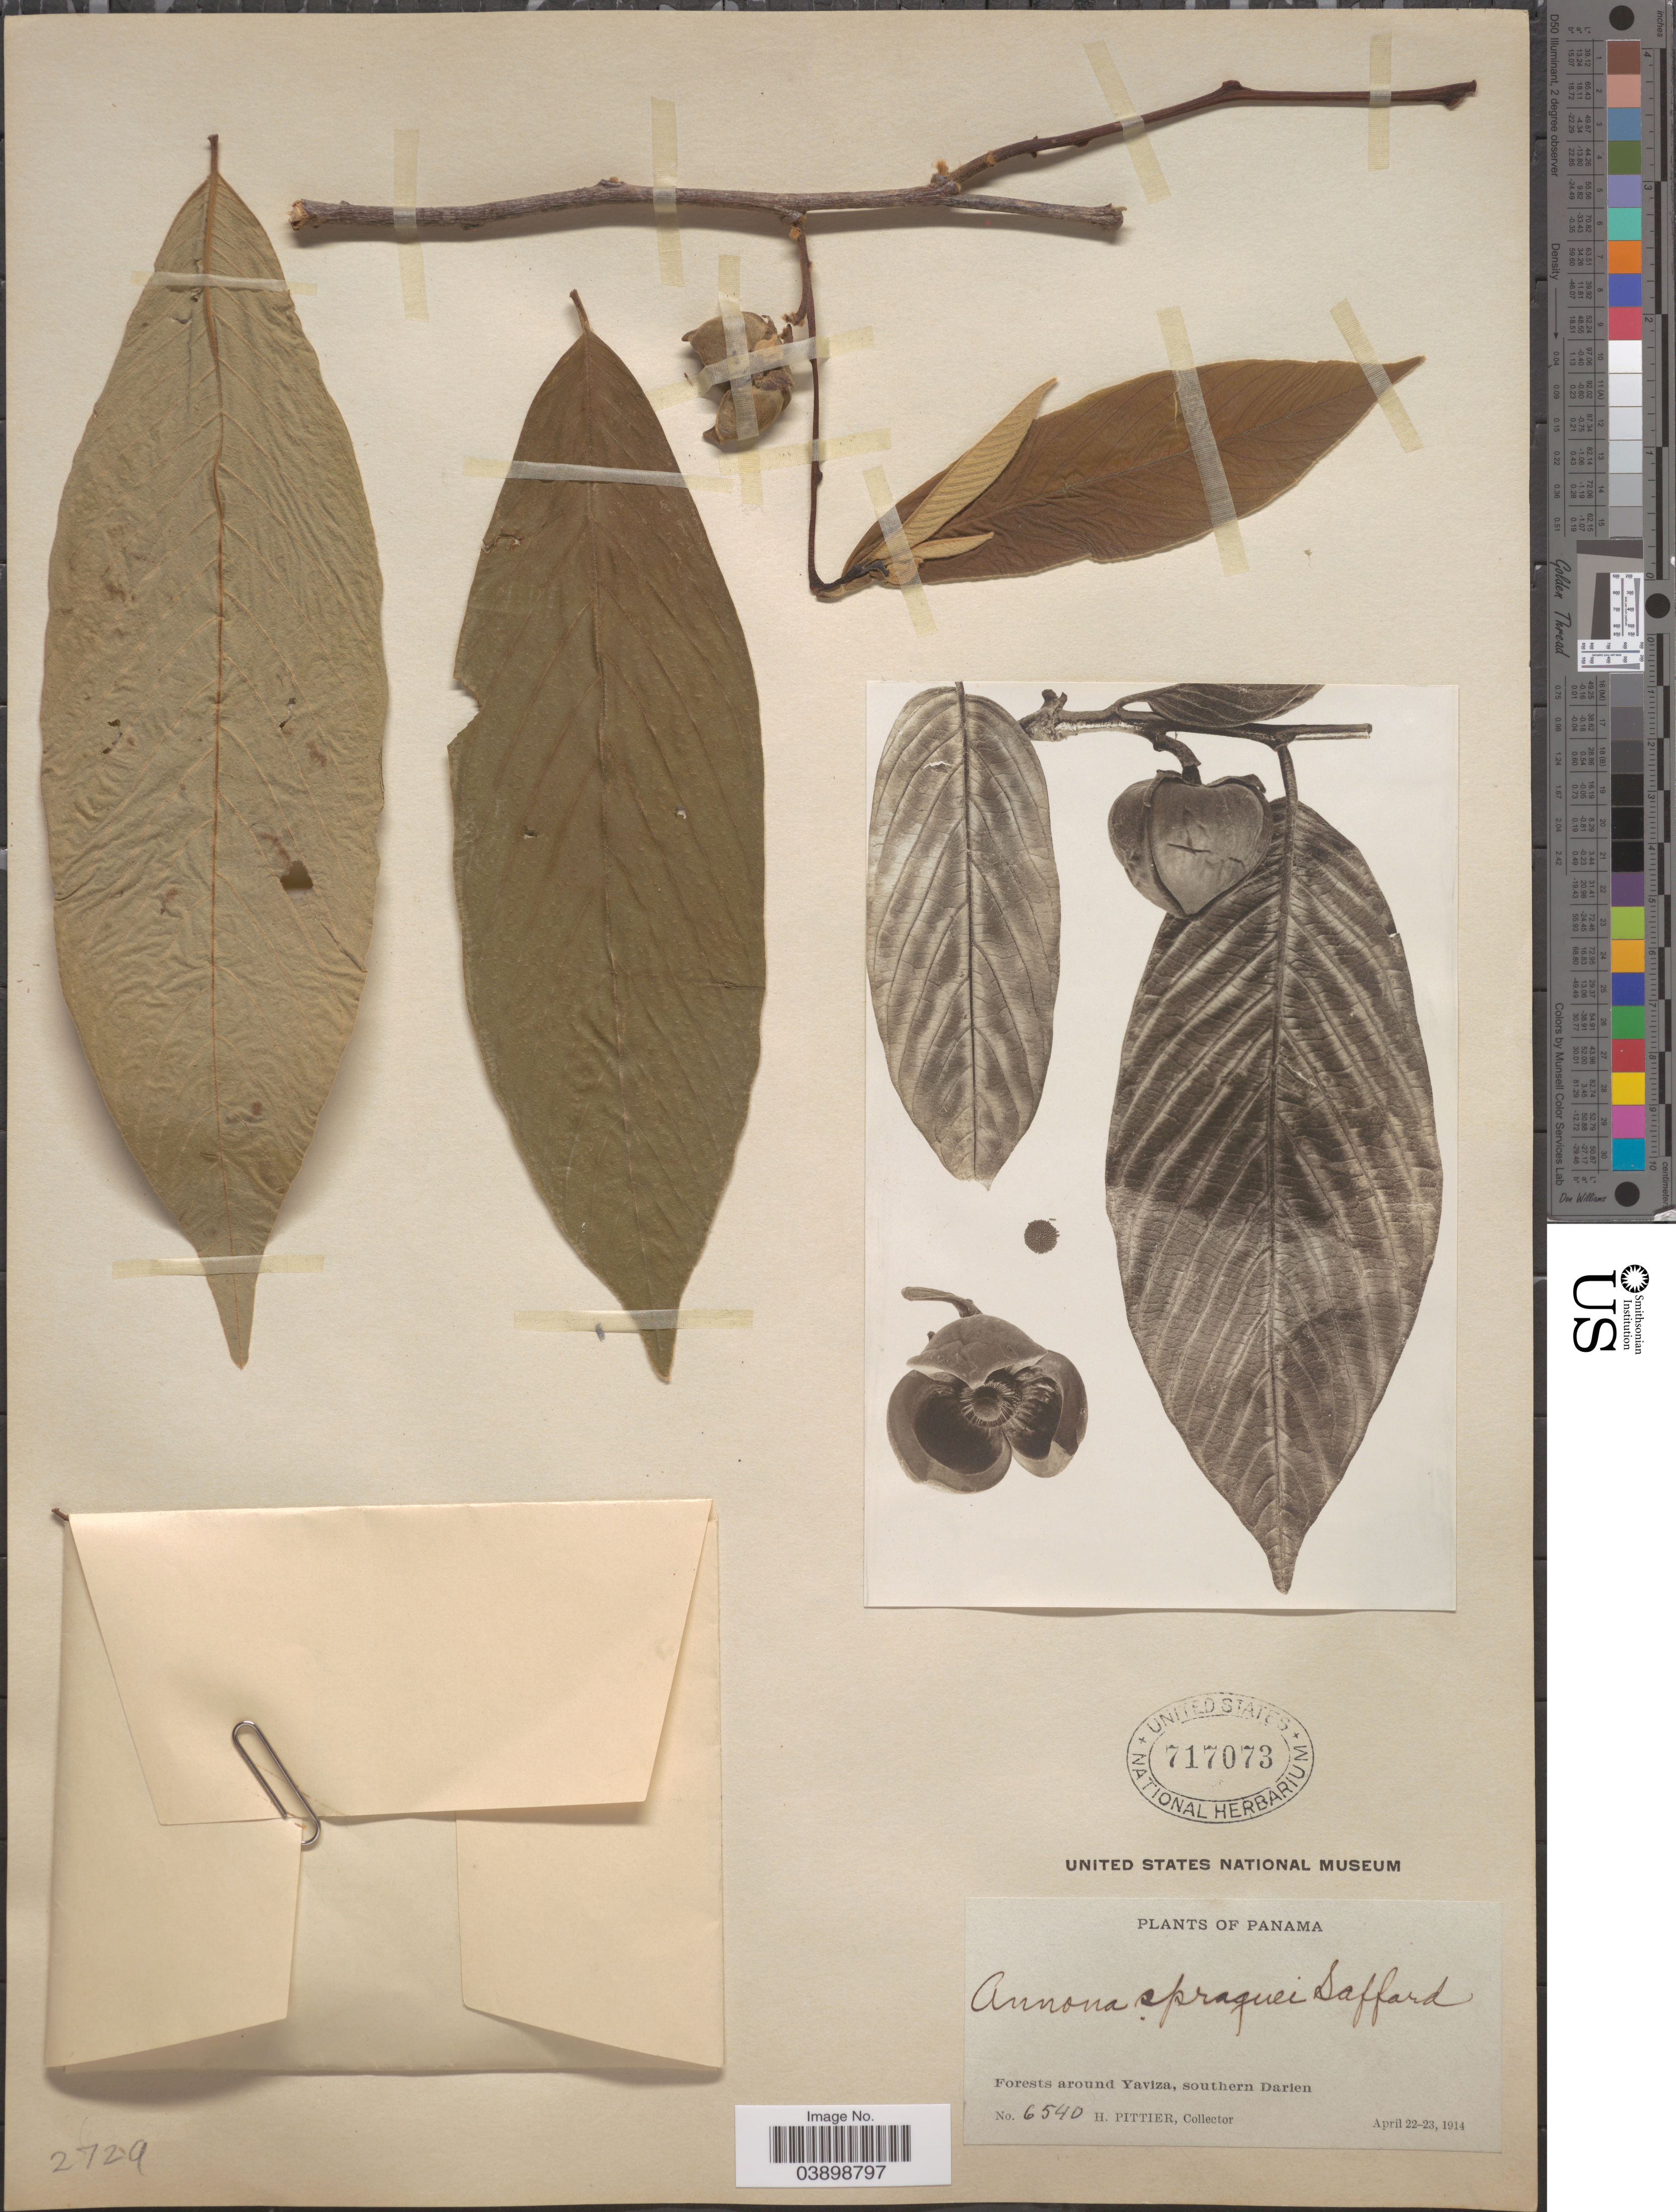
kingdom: Plantae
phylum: Tracheophyta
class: Magnoliopsida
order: Magnoliales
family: Annonaceae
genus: Annona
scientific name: Annona spraguei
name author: Saff.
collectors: H. F. Pittier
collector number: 6540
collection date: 1914-04-22/1914-04-23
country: Panama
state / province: Darien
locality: Forests around Yaviza, southern Darien.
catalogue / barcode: US 717073